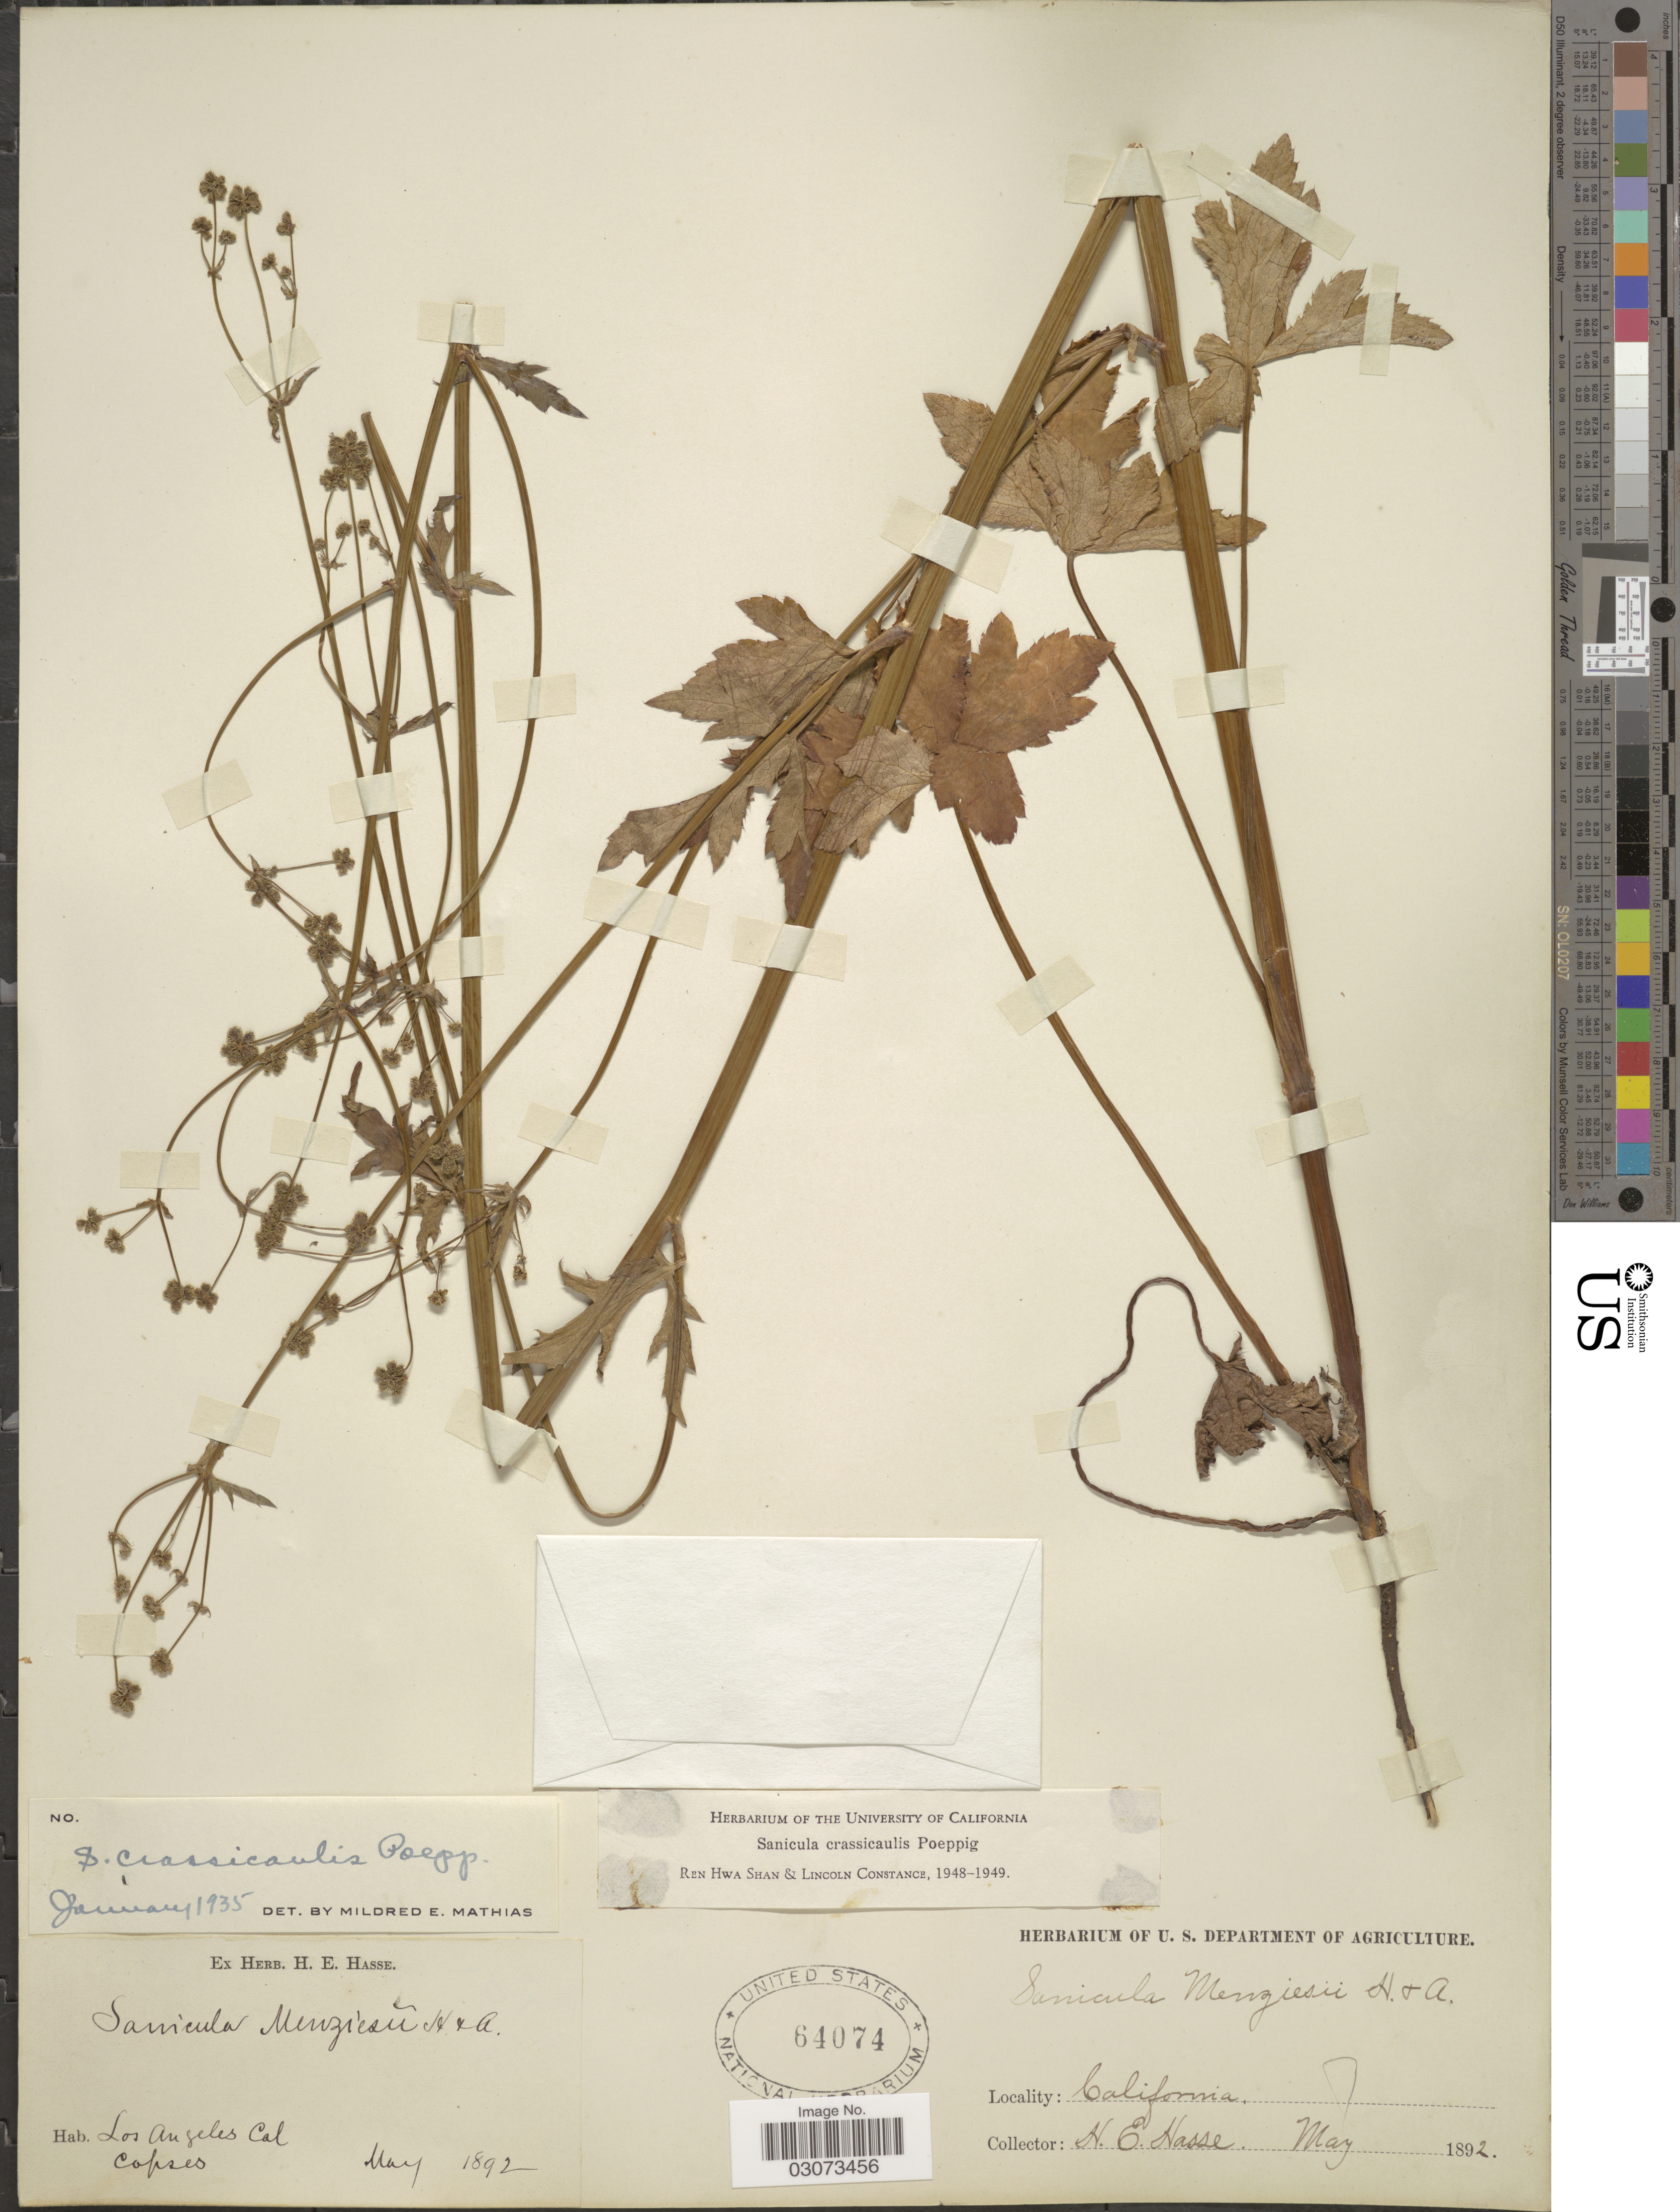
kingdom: Plantae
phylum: Tracheophyta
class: Magnoliopsida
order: Apiales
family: Apiaceae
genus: Sanicula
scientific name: Sanicula crassicaulis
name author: Poepp. ex DC.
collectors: H. E. Hasse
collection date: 1892-05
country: United States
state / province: California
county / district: Los Angeles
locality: Los Angeles Copses.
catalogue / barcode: US 64074